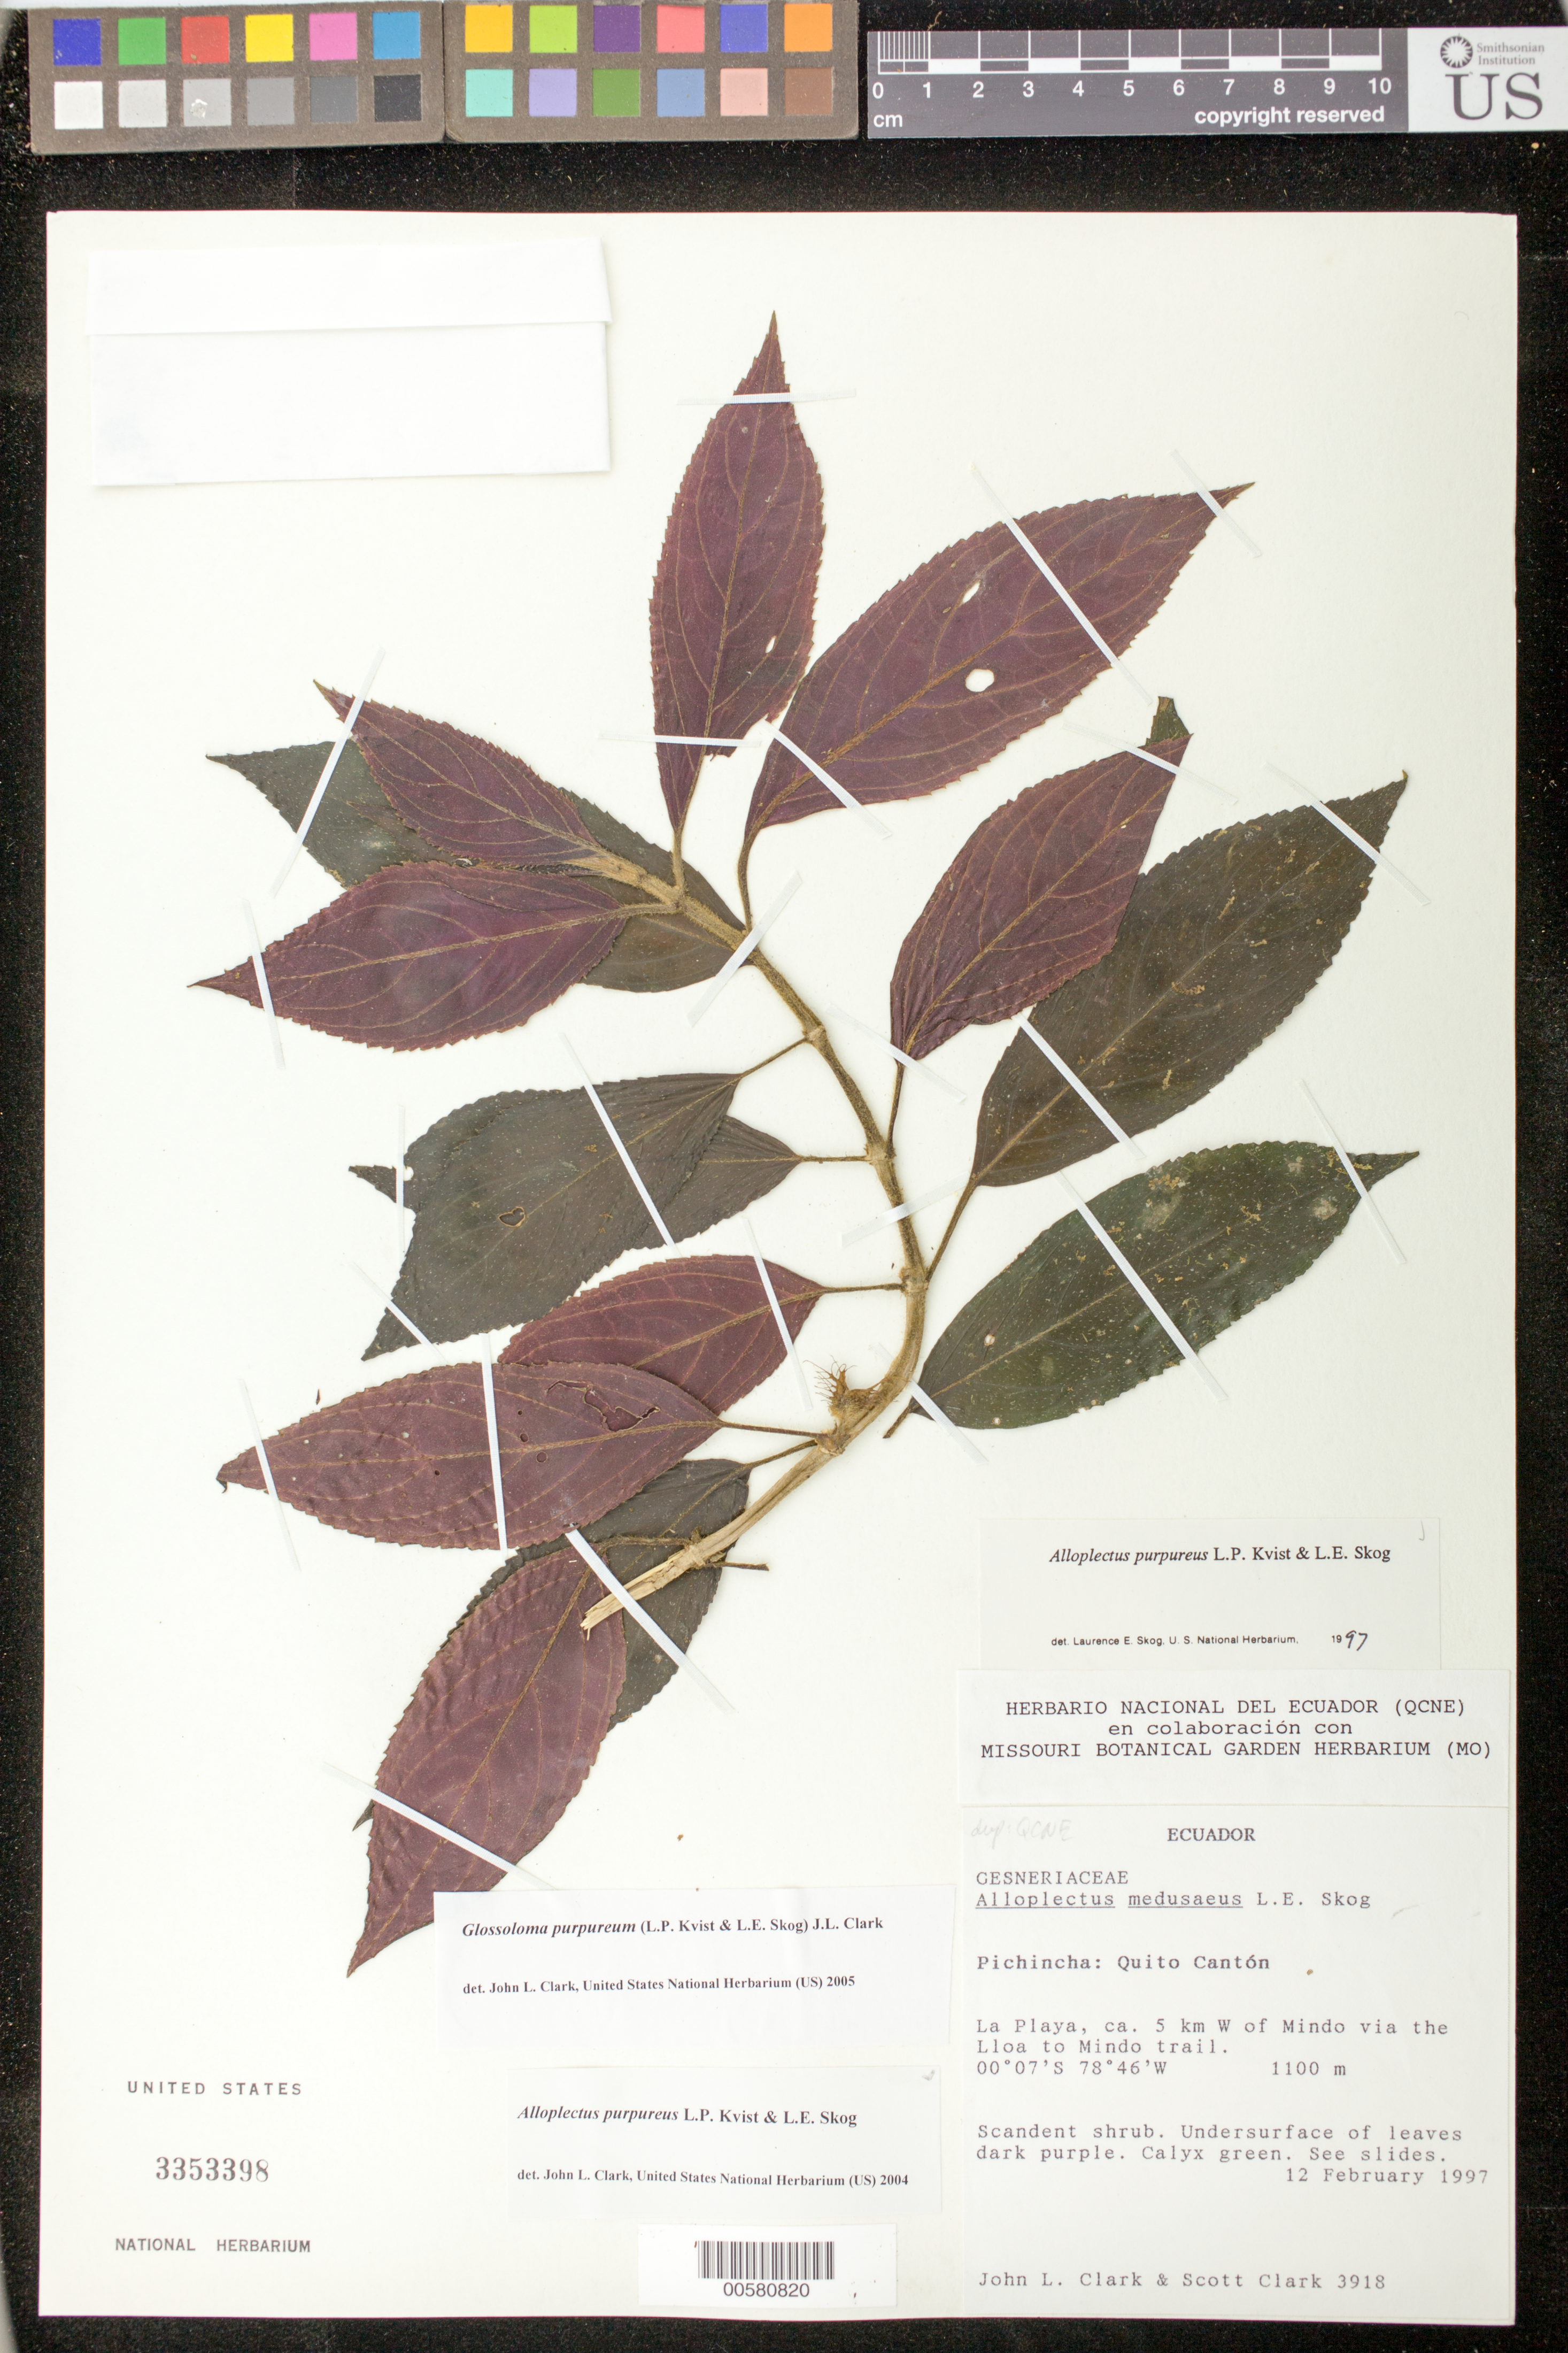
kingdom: Plantae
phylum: Tracheophyta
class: Magnoliopsida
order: Lamiales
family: Gesneriaceae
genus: Glossoloma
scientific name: Glossoloma purpureum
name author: (L.P. Kvist & L.E. Skog) J.L. Clark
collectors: J. L. Clark & S. Clark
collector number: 3918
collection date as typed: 12 Feb 1997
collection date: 1997-02-12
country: Ecuador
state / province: Pichincha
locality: Quito Cantón. La Playa, ca. 5 km W of Mindo via the Lloa to Mindo trail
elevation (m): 1100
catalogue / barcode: US 3353398